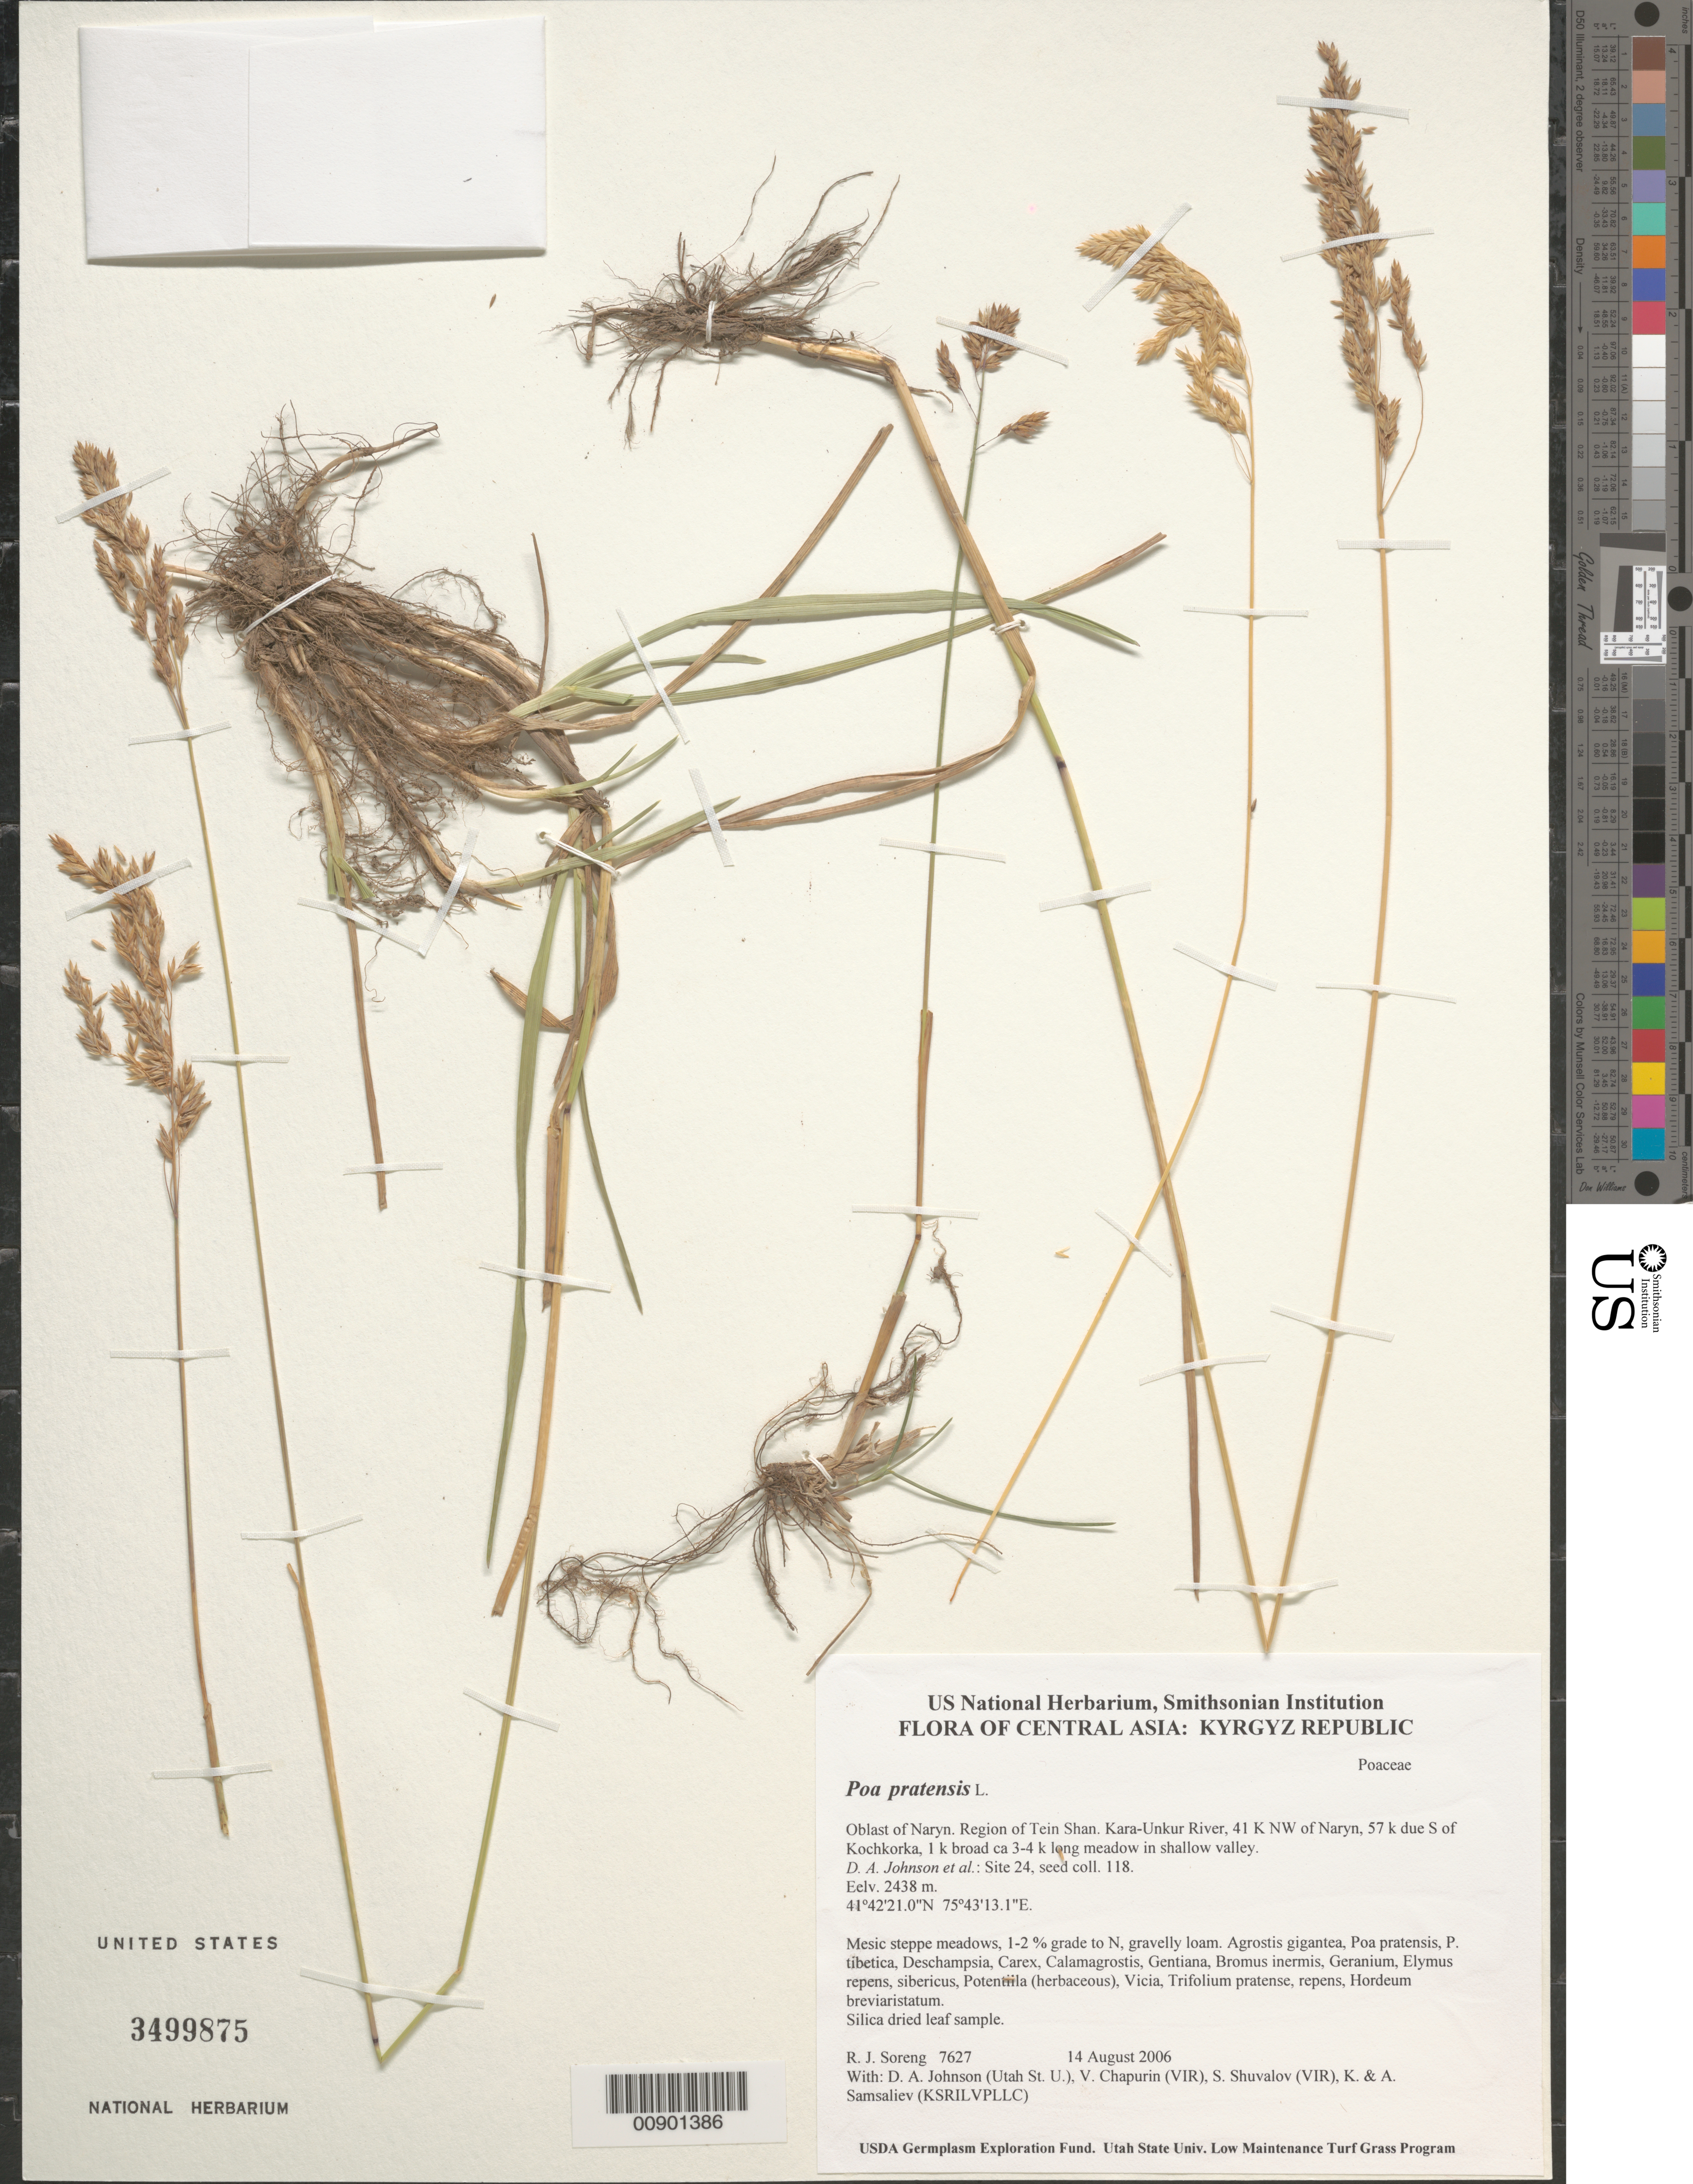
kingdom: Plantae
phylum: Tracheophyta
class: Liliopsida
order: Poales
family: Poaceae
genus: Poa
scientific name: Poa pratensis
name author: L.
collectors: R. J. Soreng, D. Johnson, S. Shuvalov, V. Chapurin, K. Samsaliev & A. Samsaliev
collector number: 7627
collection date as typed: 14 Aug 2006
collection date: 2006-08-14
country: Kyrgyzstan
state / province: Naryn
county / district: Tein Shan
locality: Kara-Unkur River, 41 km NW of Naryn, 57 km due S of Kochkorka, 1 km broad ca 3-4 km long meadow in shallow valley.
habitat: Mesic steppe meadows, 1-2 % grade to N, gravelly loam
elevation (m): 2438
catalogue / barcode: US 3499875